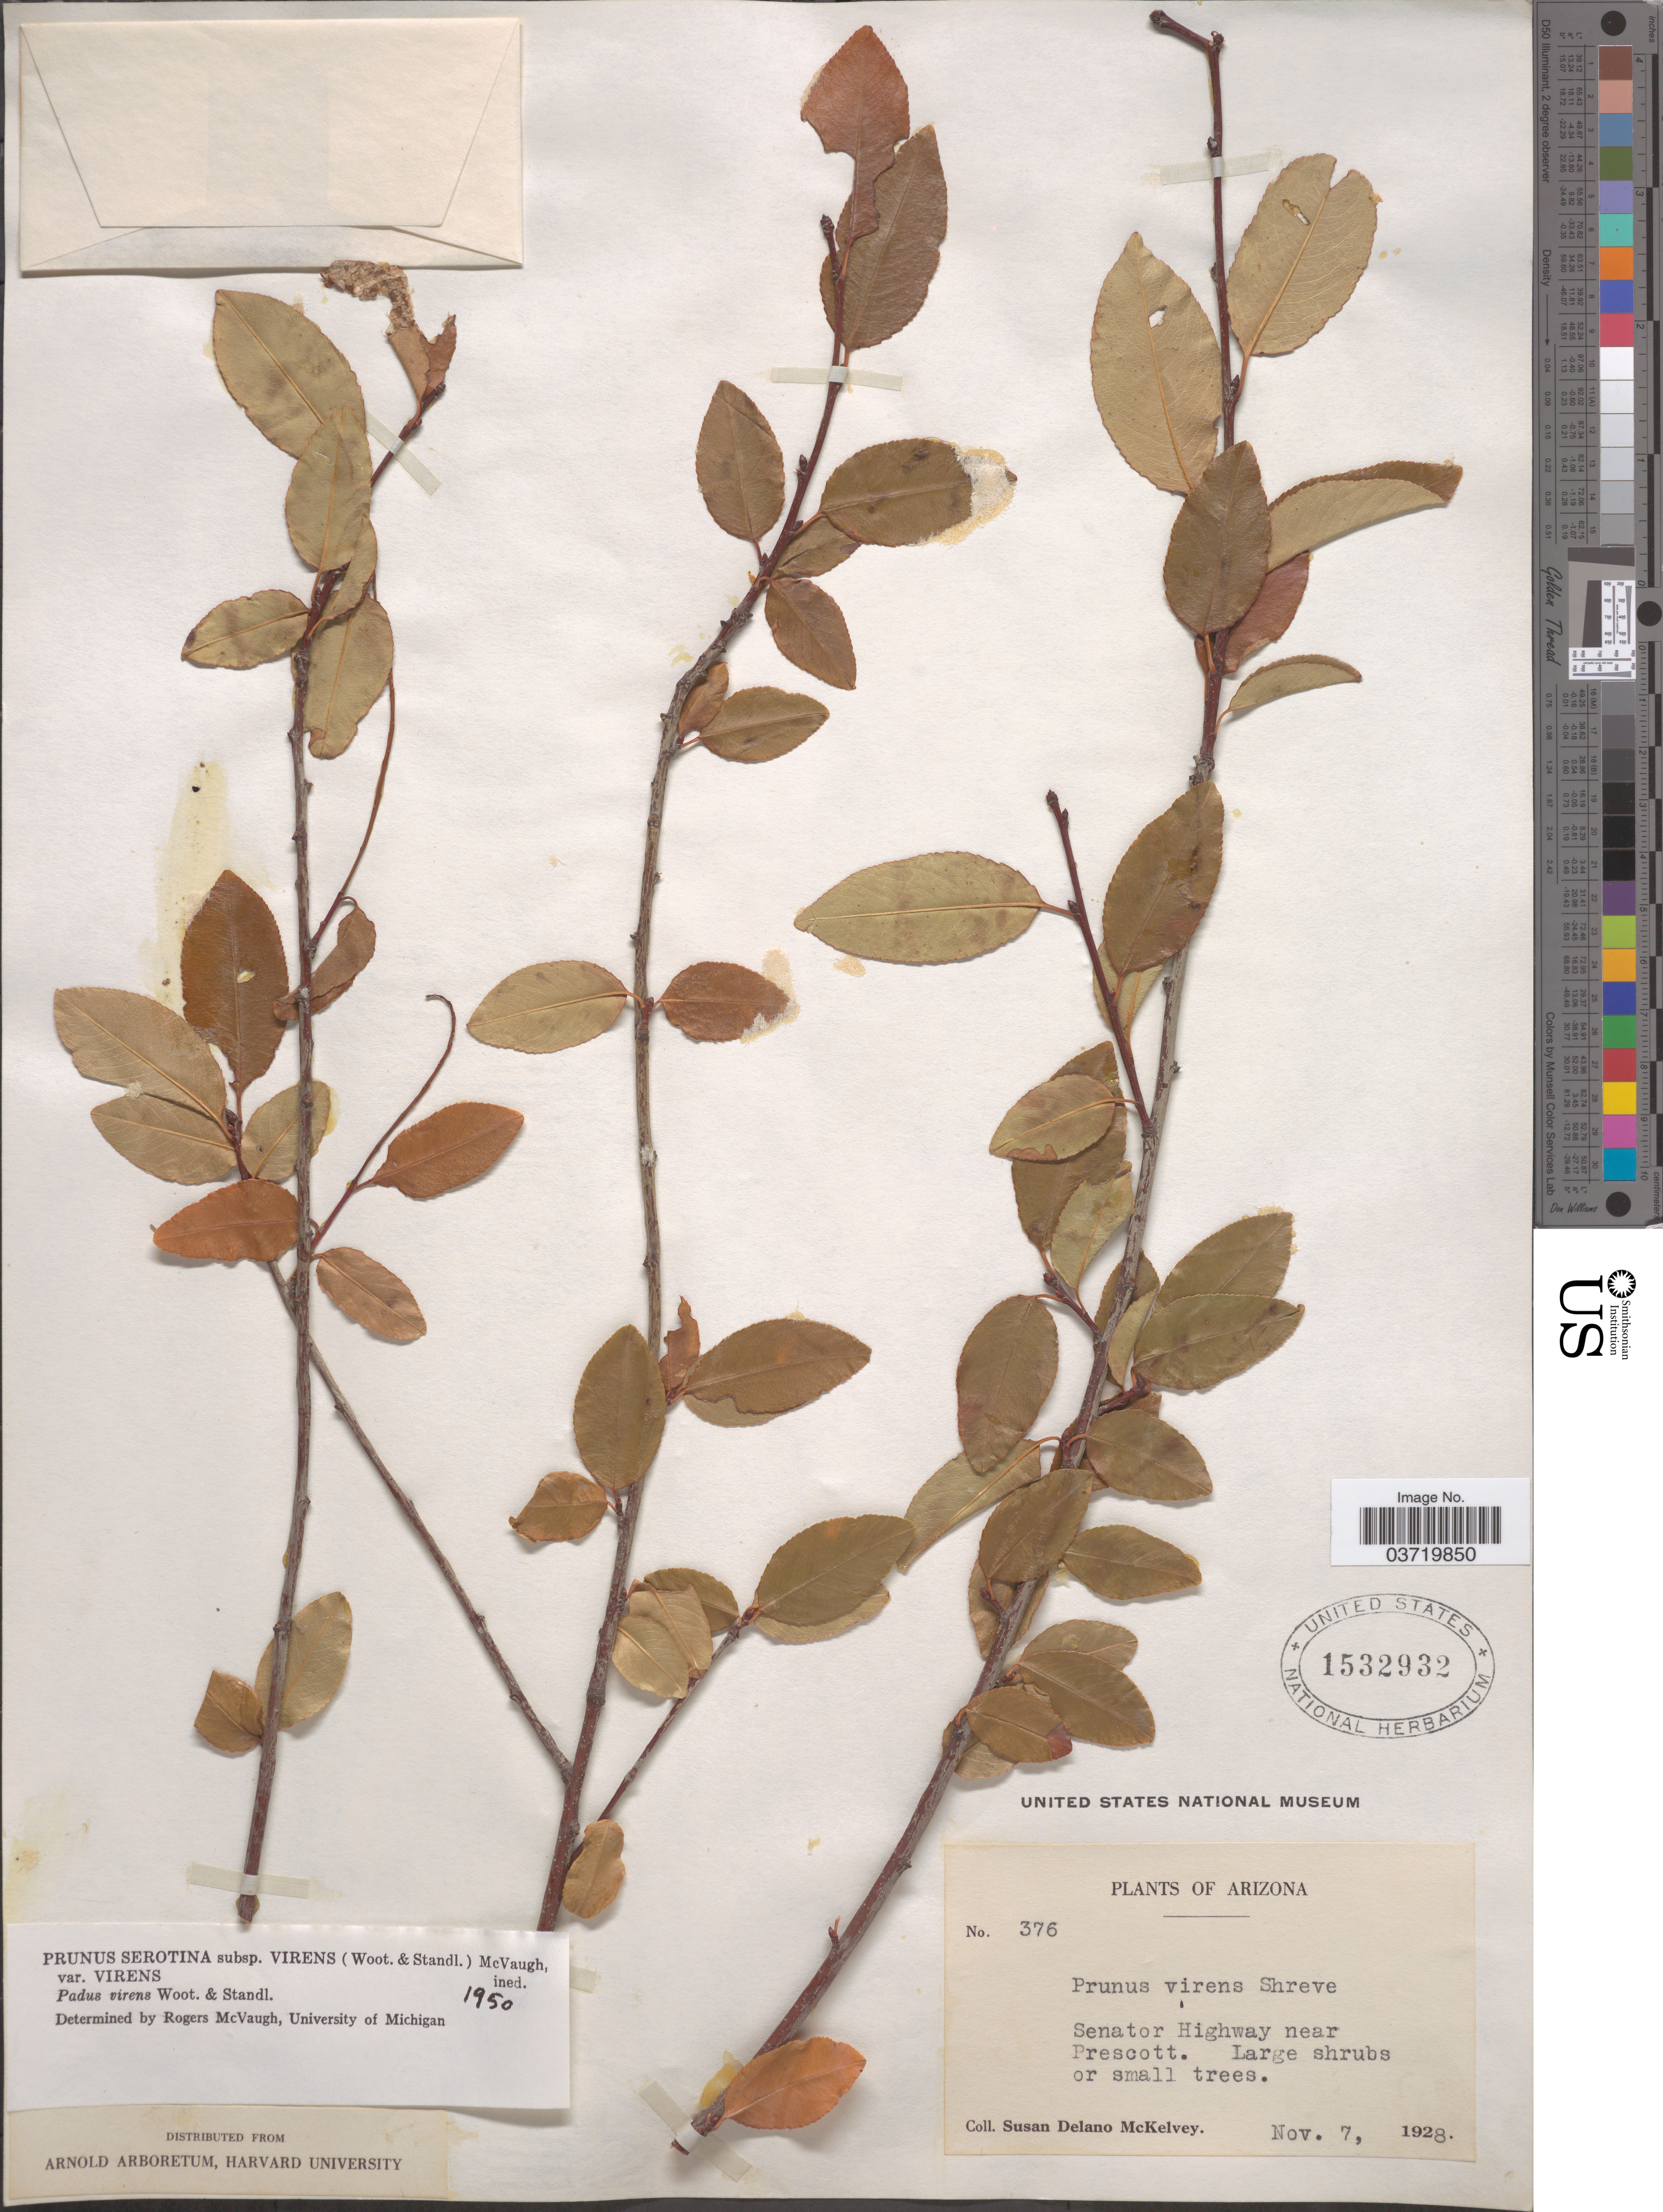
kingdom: Plantae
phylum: Tracheophyta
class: Magnoliopsida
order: Rosales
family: Rosaceae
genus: Prunus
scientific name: Prunus serotina var. rufula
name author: (Wooton & Standl.) McVaugh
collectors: S. A. McKelvey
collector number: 376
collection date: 1928-11-07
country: United States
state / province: Arizona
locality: Senator Highway near Prescott.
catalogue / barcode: US 1532932